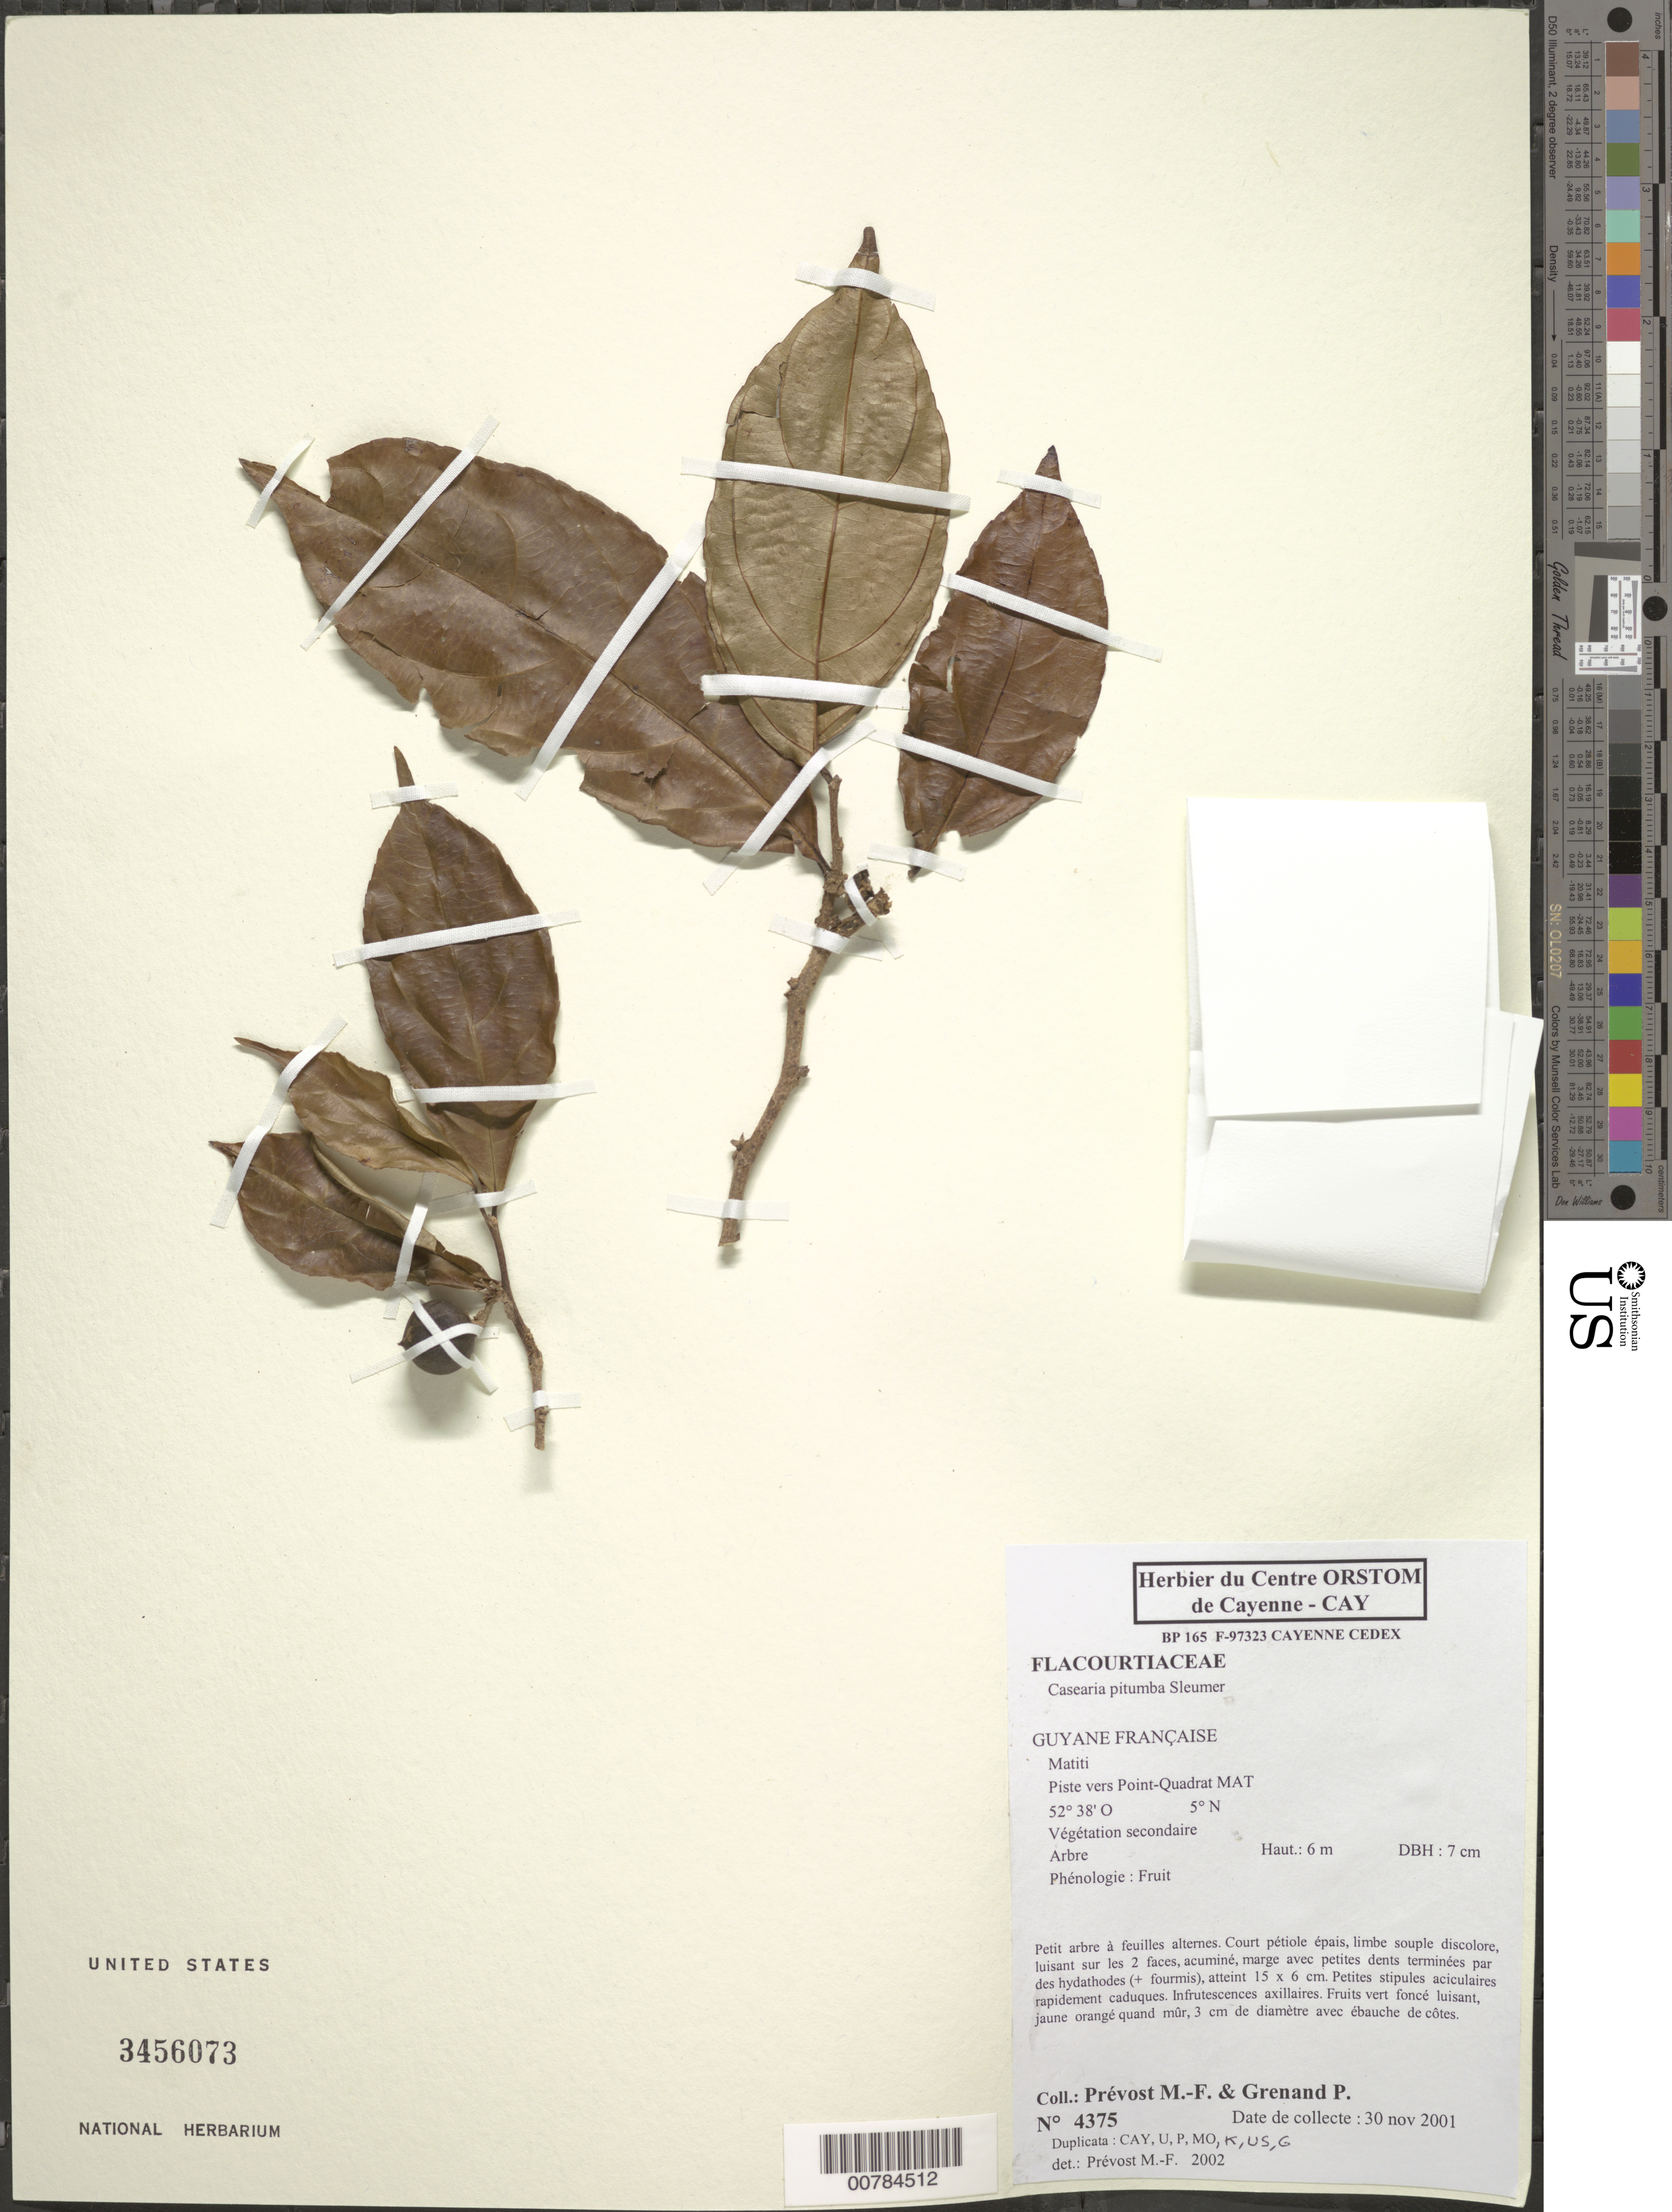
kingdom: Plantae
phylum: Tracheophyta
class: Magnoliopsida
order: Malpighiales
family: Salicaceae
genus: Casearia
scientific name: Casearia pitumba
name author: Sleumer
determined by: Prévost, M.-F.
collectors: M.-F. Prévost & P. Grenand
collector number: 4375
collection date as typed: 30-Nov-01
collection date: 2001-11-30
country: French Guiana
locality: Matiti, piste vers Point-Quadrat MAT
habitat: Végétation secondaire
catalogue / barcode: US 3456073